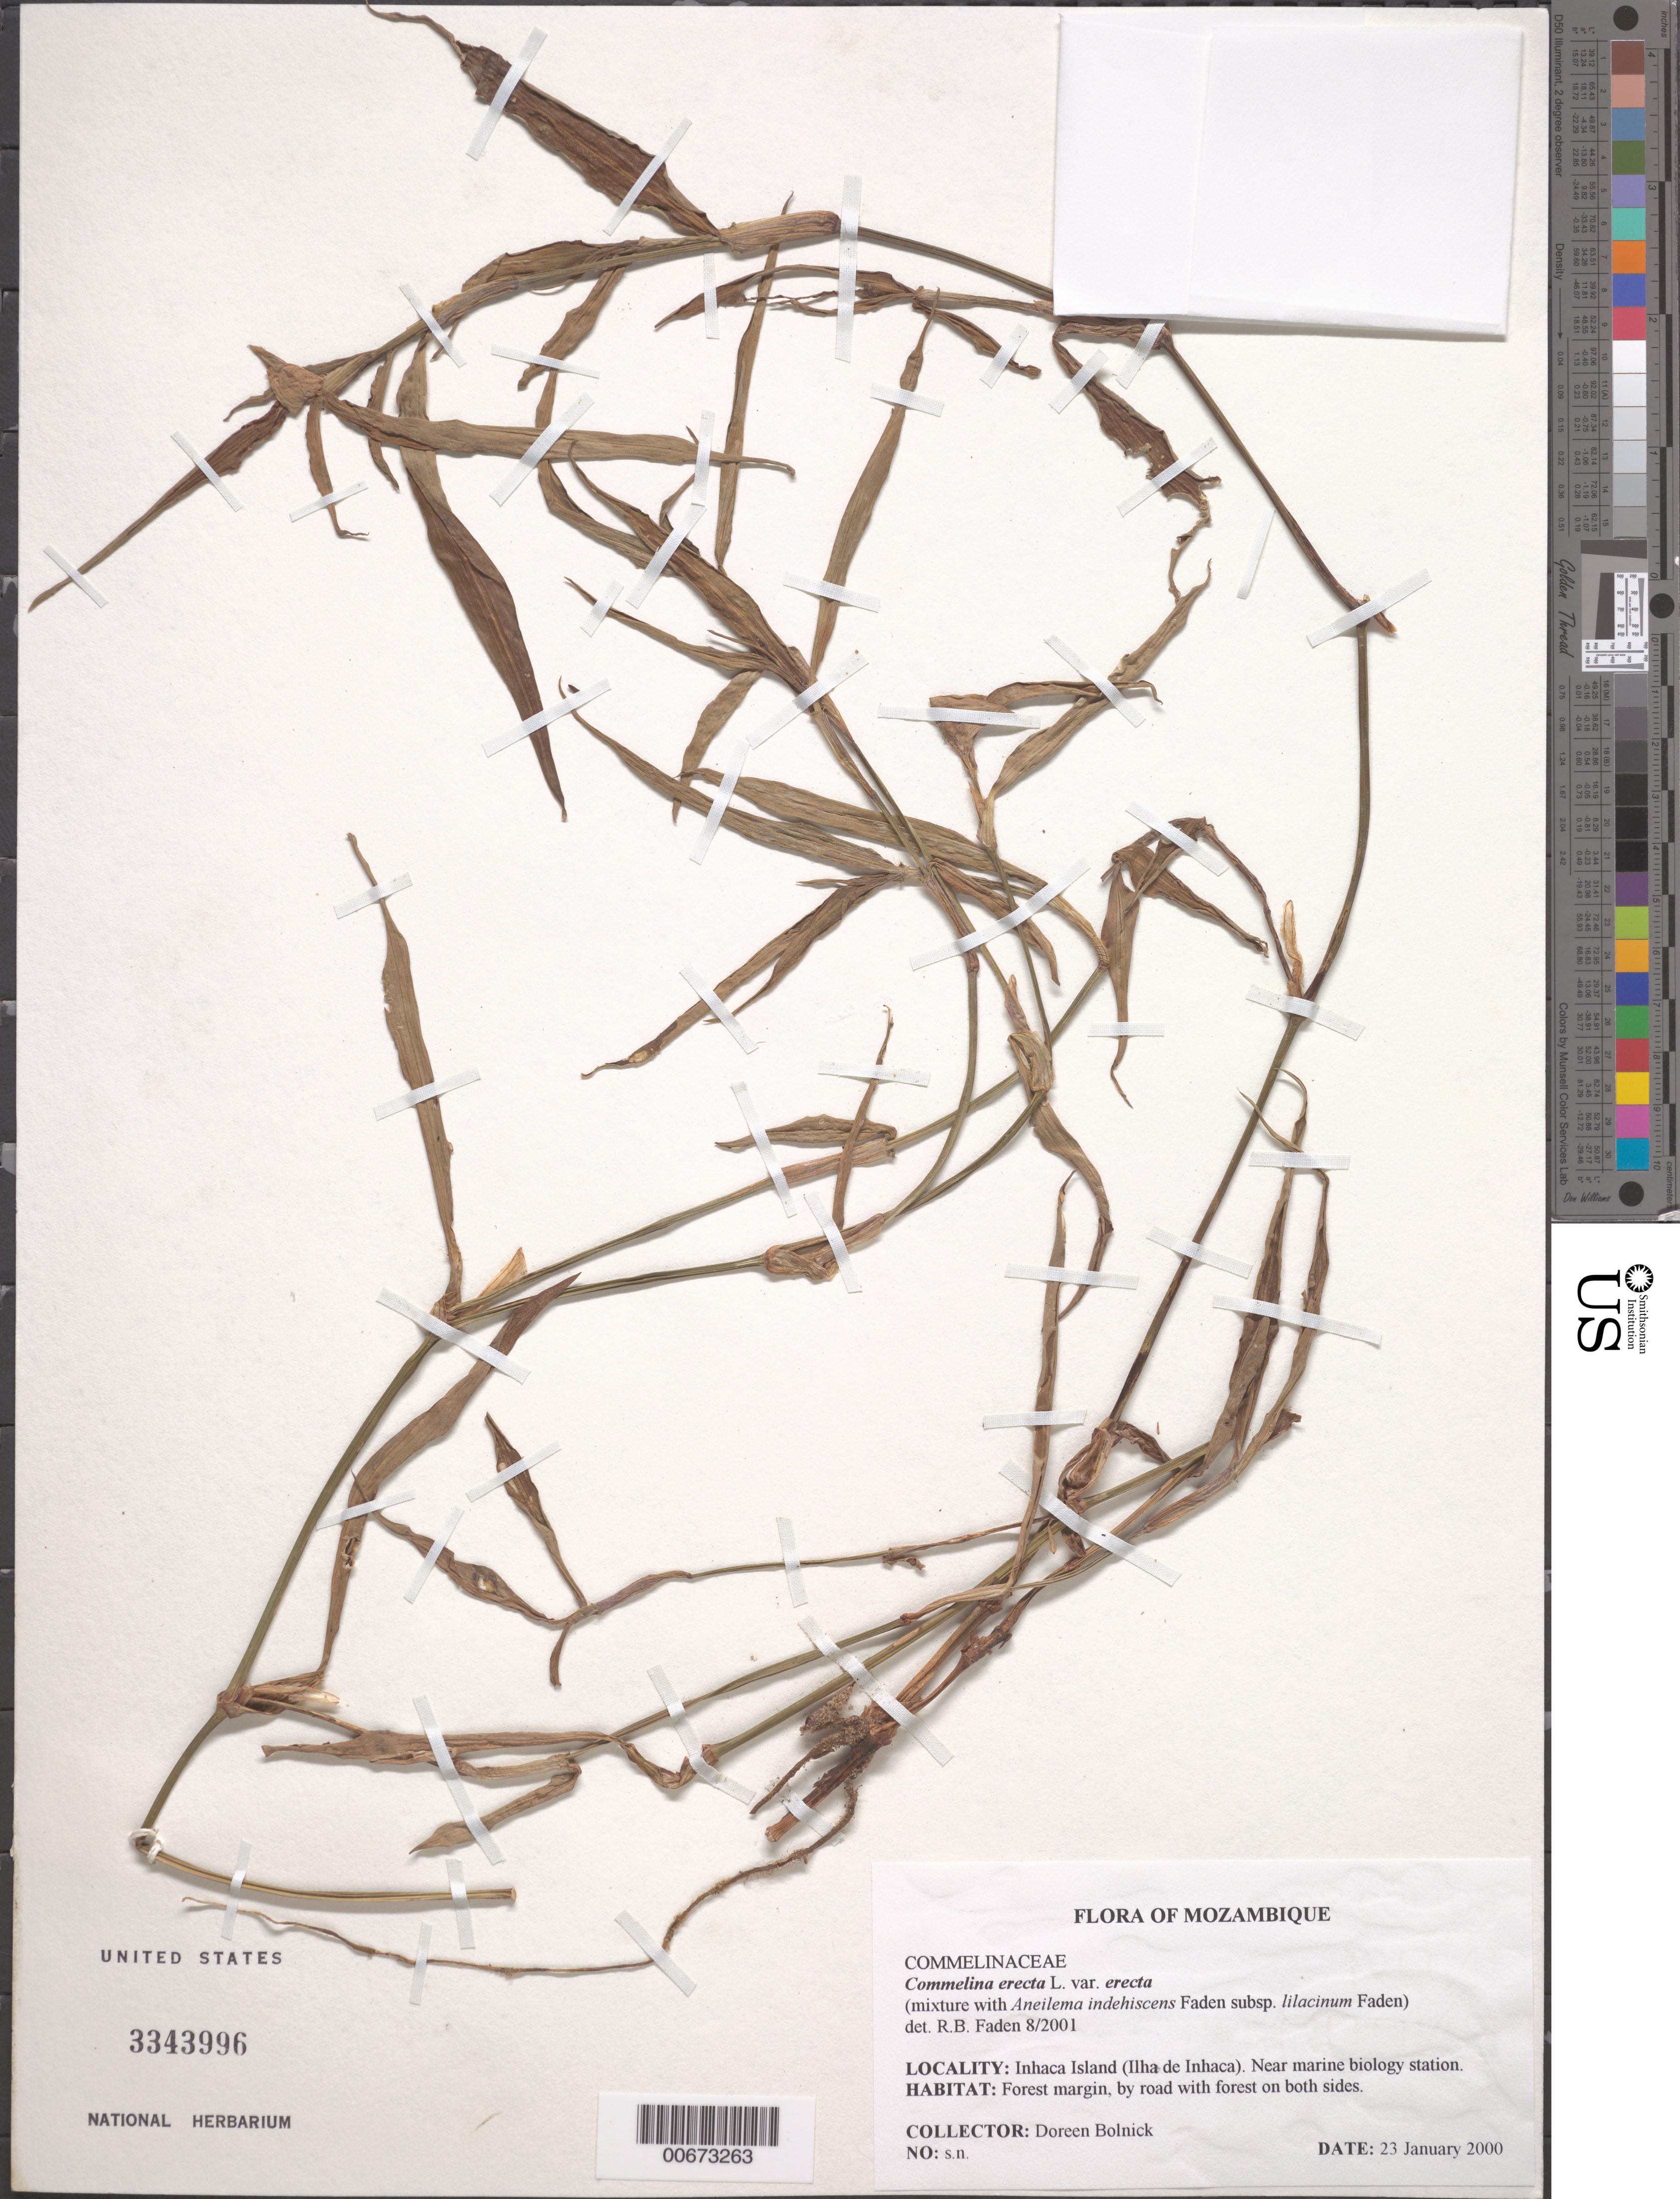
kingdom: Plantae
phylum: Tracheophyta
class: Liliopsida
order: Commelinales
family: Commelinaceae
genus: Commelina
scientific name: Commelina erecta var. erecta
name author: L.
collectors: D. Bolnick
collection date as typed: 23 Jan 2000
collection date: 2000-01-23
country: Mozambique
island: Inhaca Island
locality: Near marine biology station.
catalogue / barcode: US 3343996